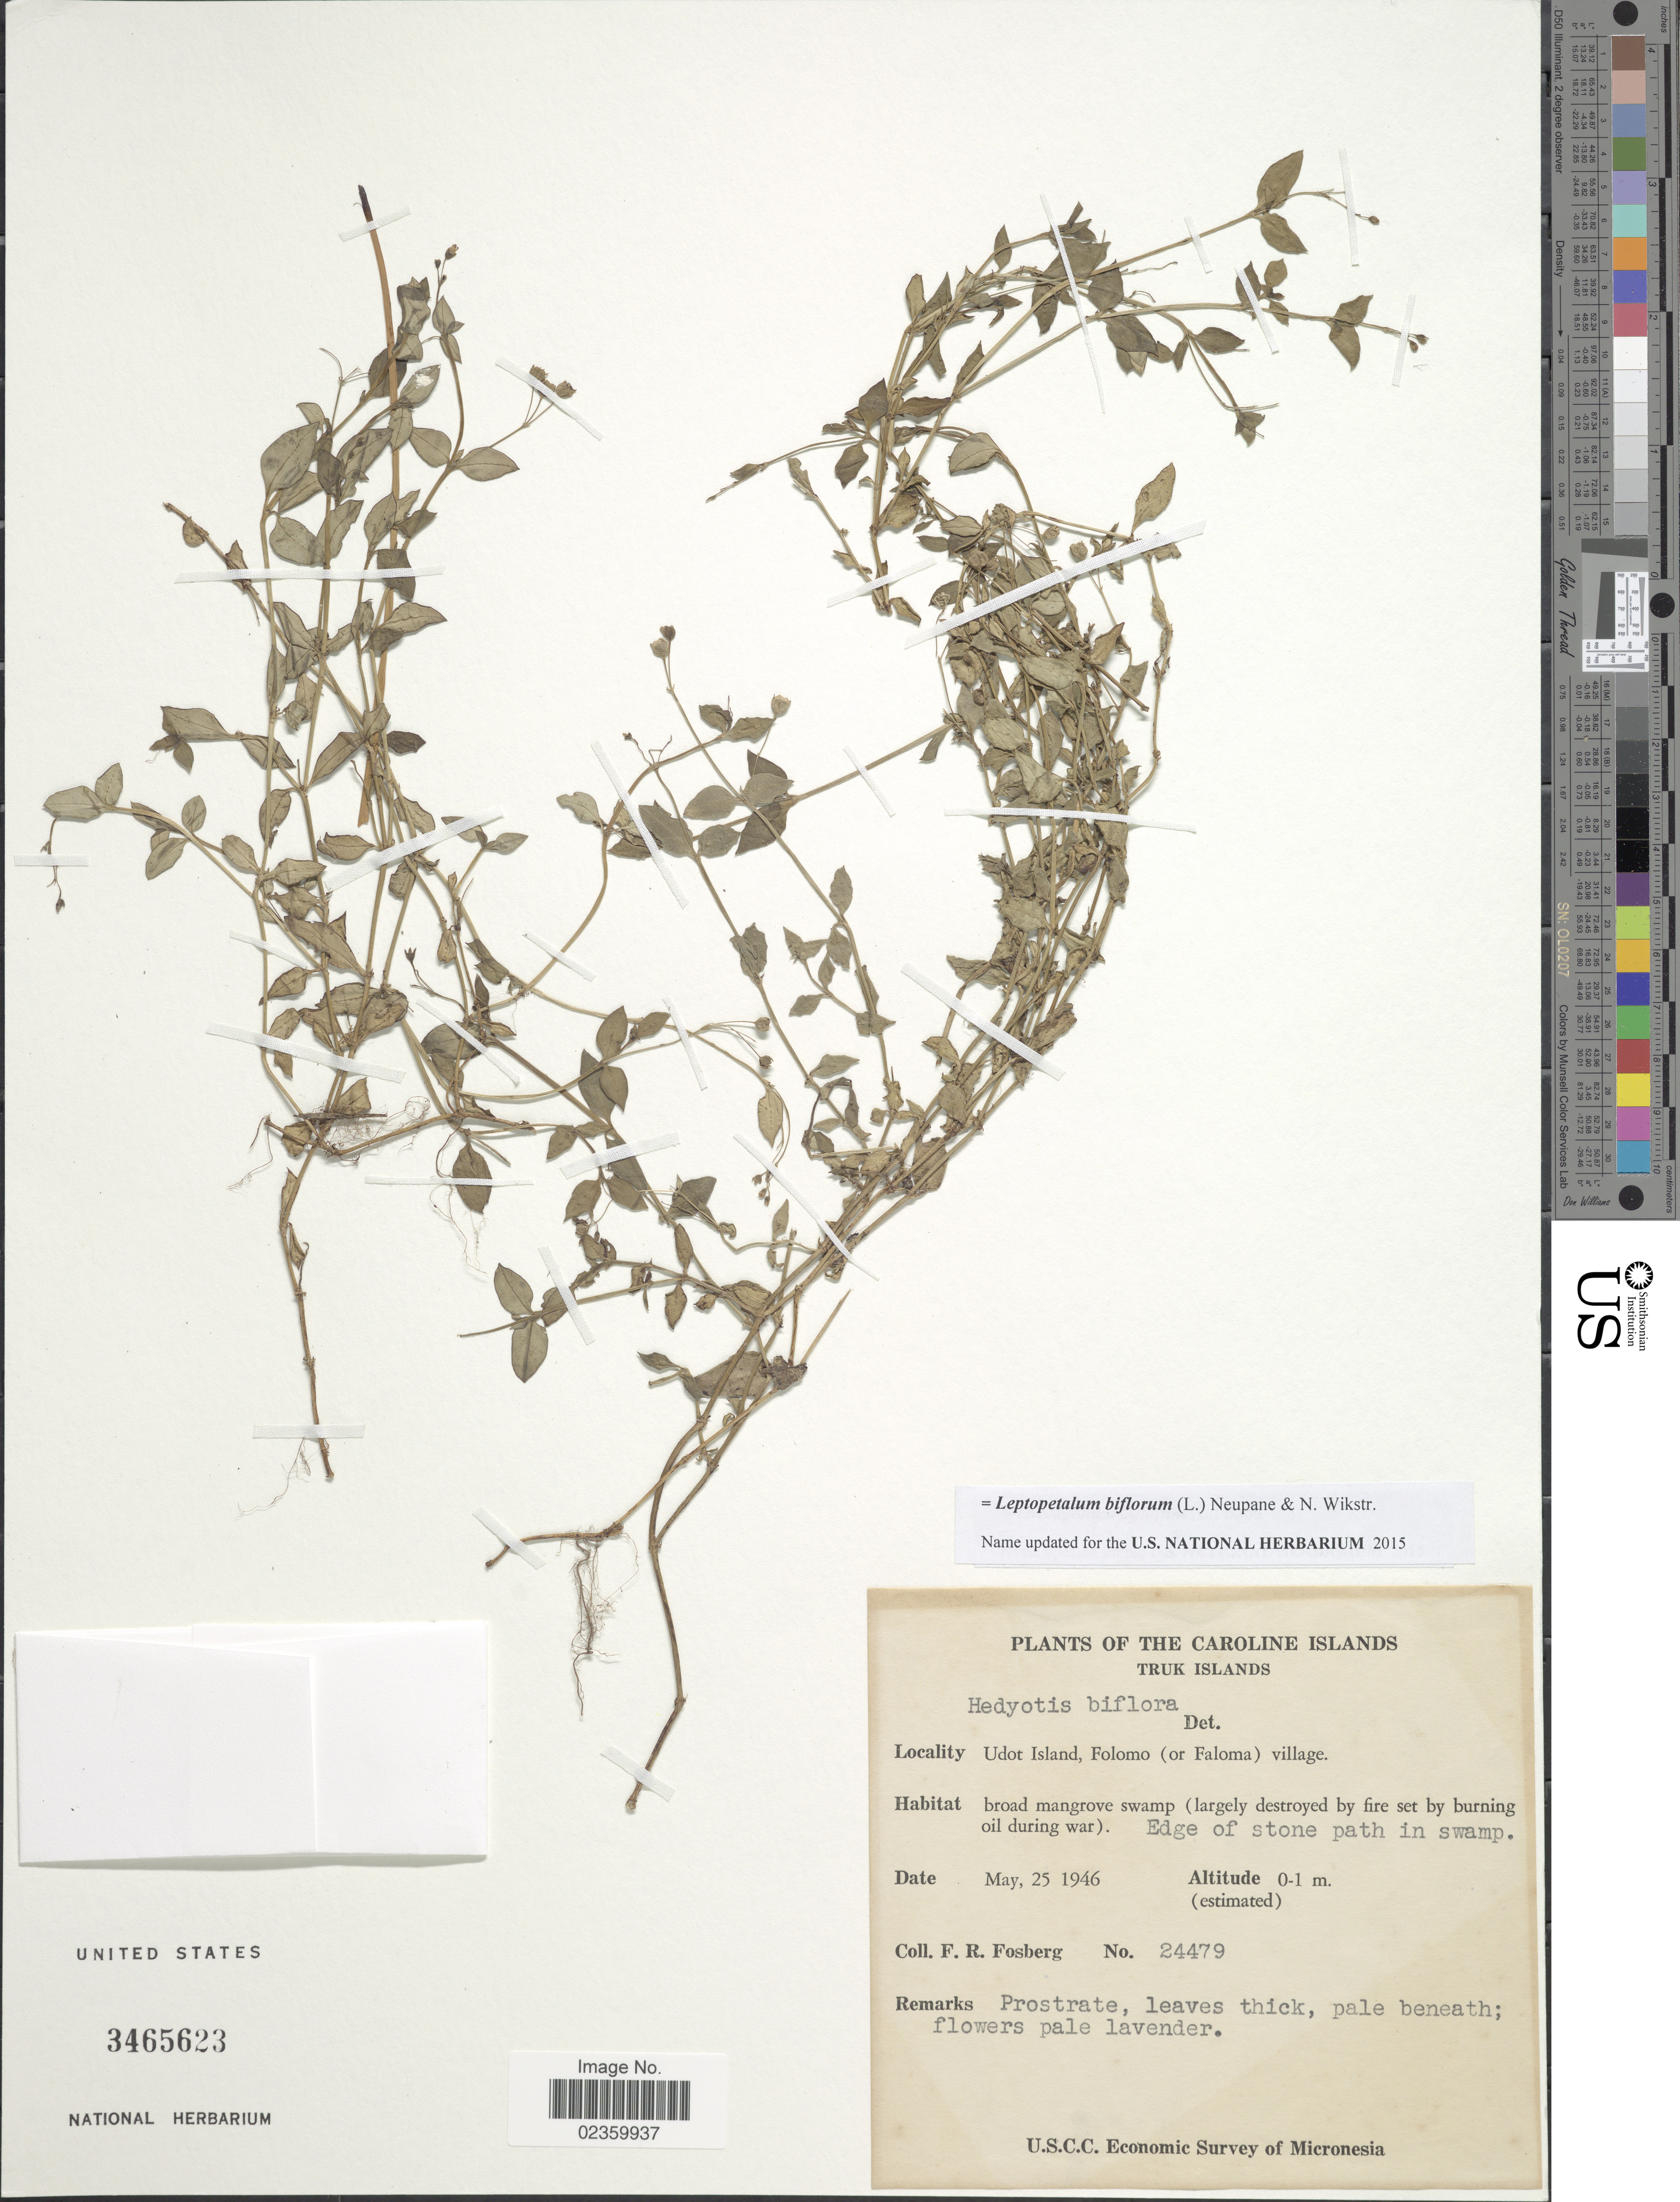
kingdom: Plantae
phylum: Tracheophyta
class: Magnoliopsida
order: Gentianales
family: Rubiaceae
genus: Leptopetalum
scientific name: Leptopetalum biflorum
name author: (L.) Neupane & N. Wikstr.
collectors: F. R. Fosberg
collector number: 24479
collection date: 1946-05-25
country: Micronesia, Federated States of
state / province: Truk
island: Udot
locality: The Caroline Islands. Udot Island, Folomo (or Faloma) village.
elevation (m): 0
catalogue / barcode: US 3465623